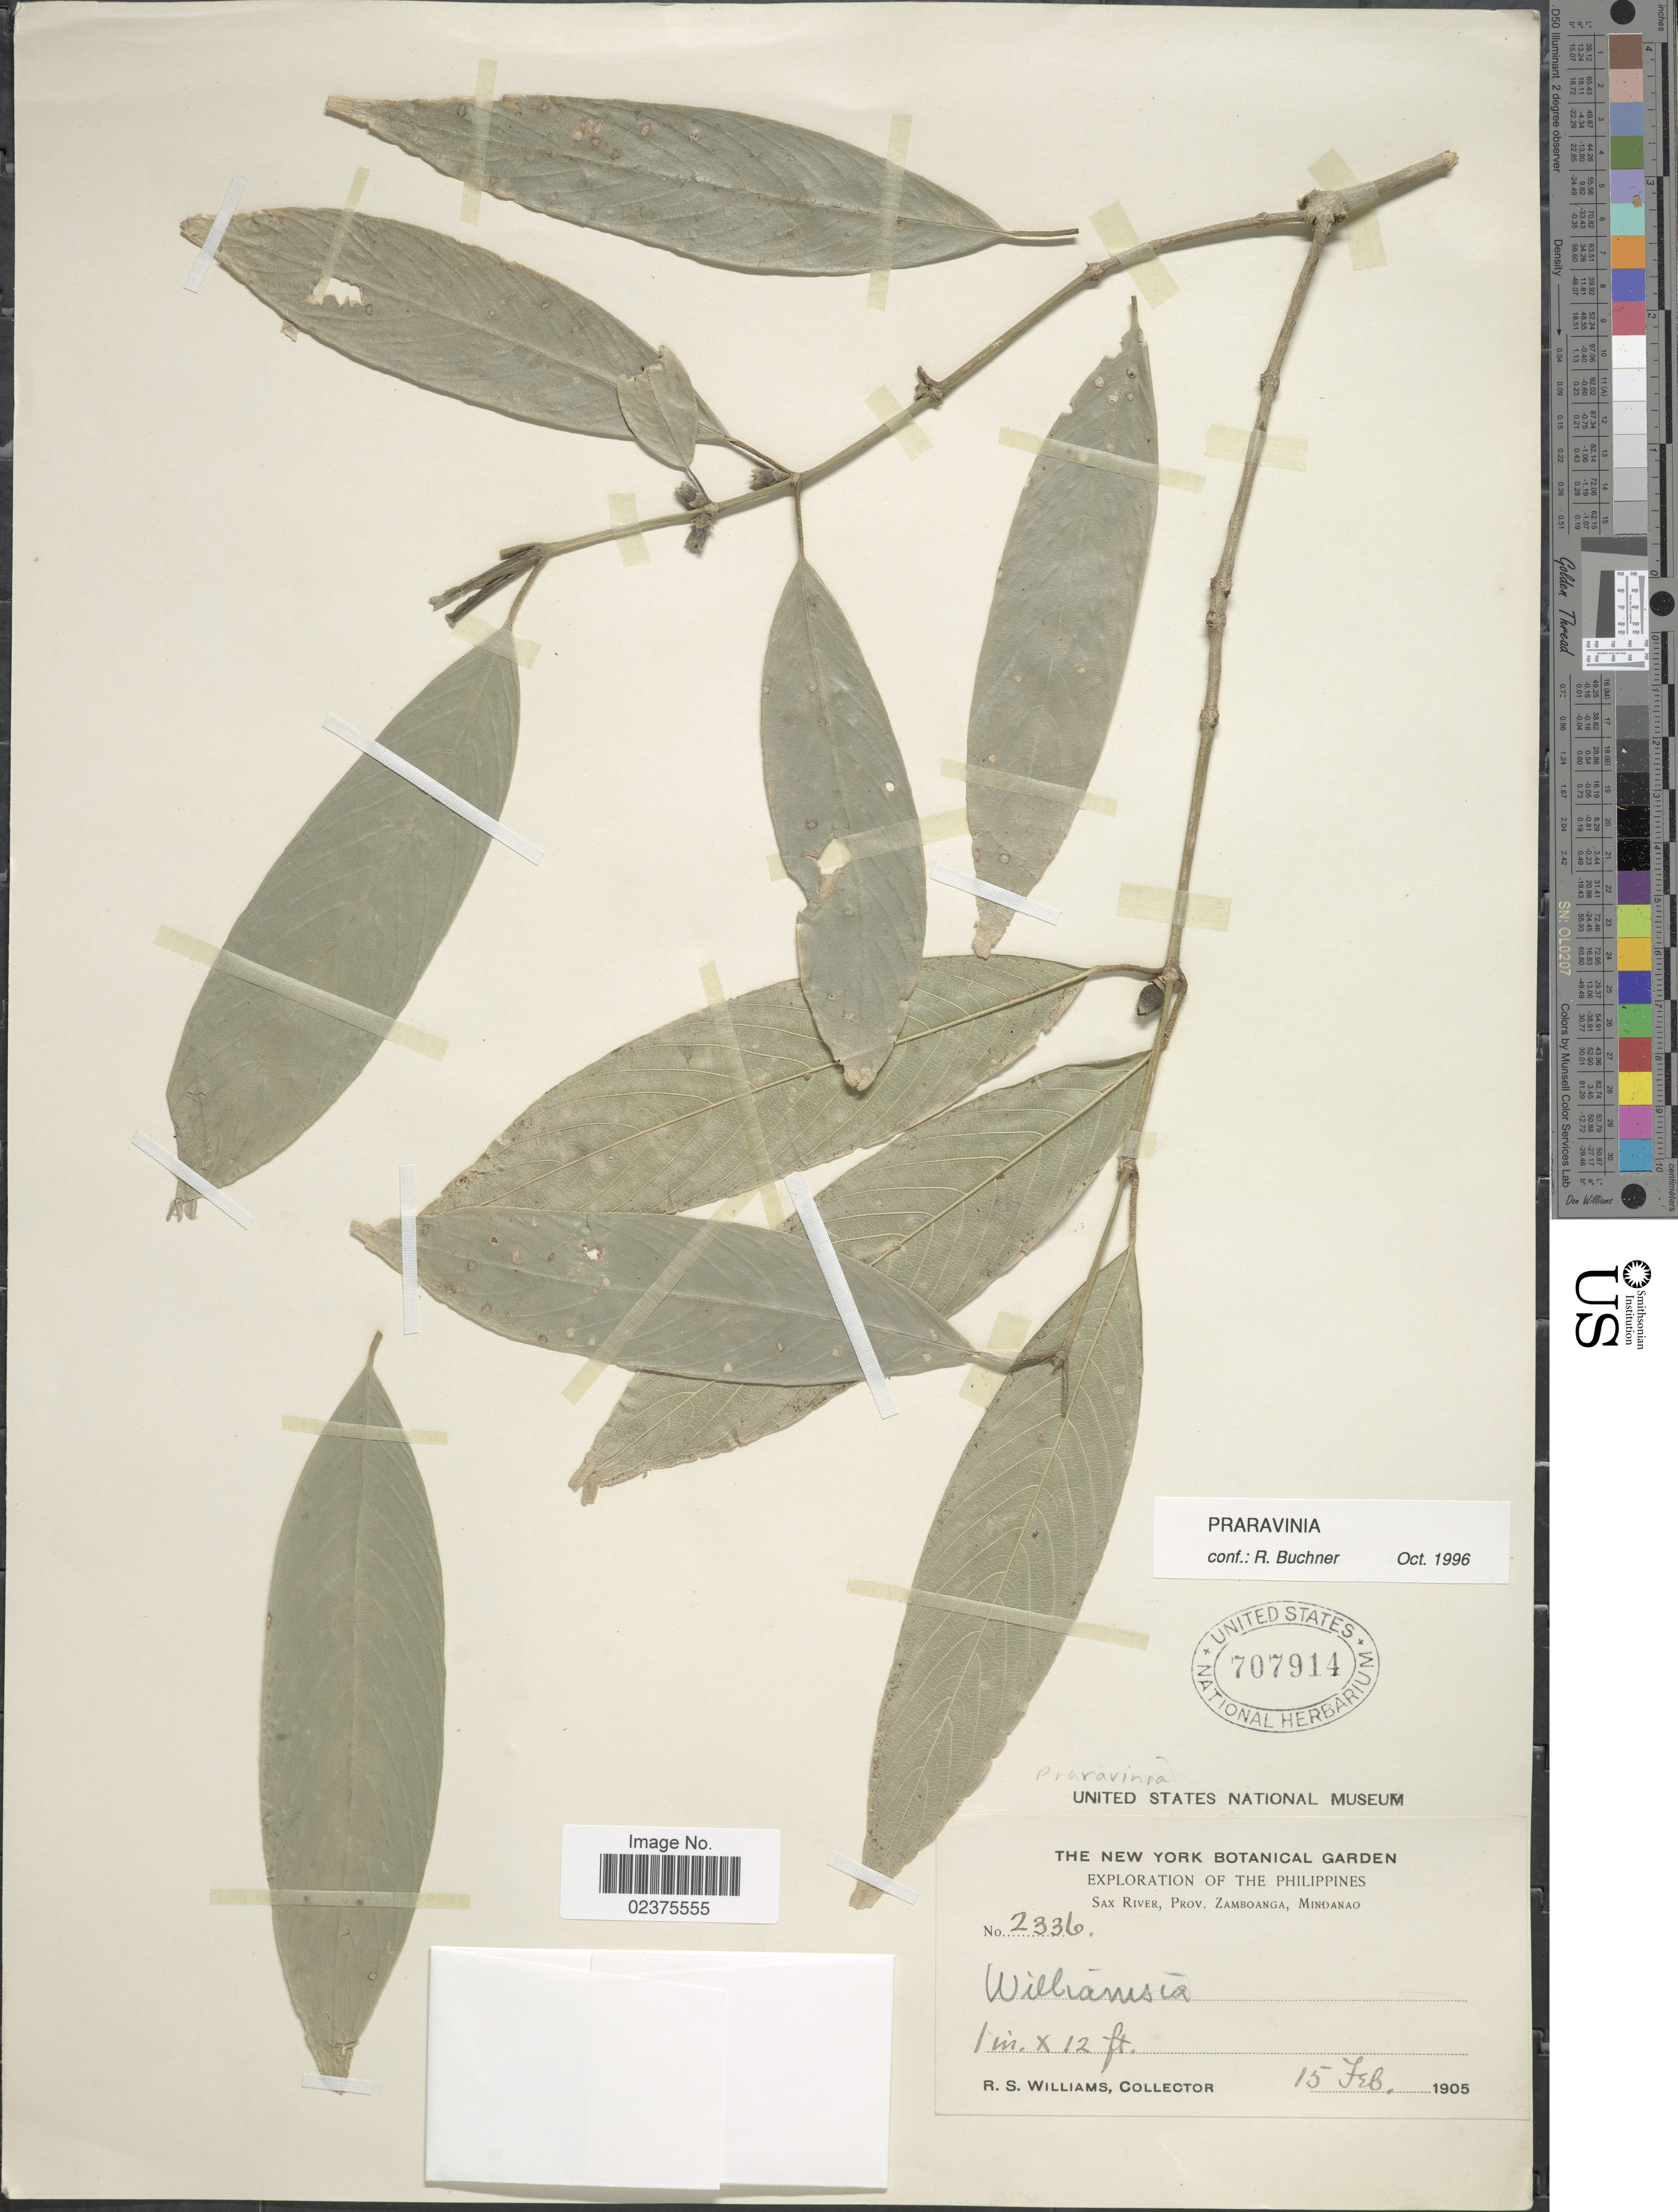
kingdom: Plantae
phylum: Tracheophyta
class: Magnoliopsida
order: Gentianales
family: Rubiaceae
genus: Praravinia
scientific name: Praravinia sp.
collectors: R. S. Williams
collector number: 2336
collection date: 1905-02-15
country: Philippines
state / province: Zamboanga Peninsula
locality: Sax River, Prov. Zamboanga, Mindanao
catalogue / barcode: US 707914